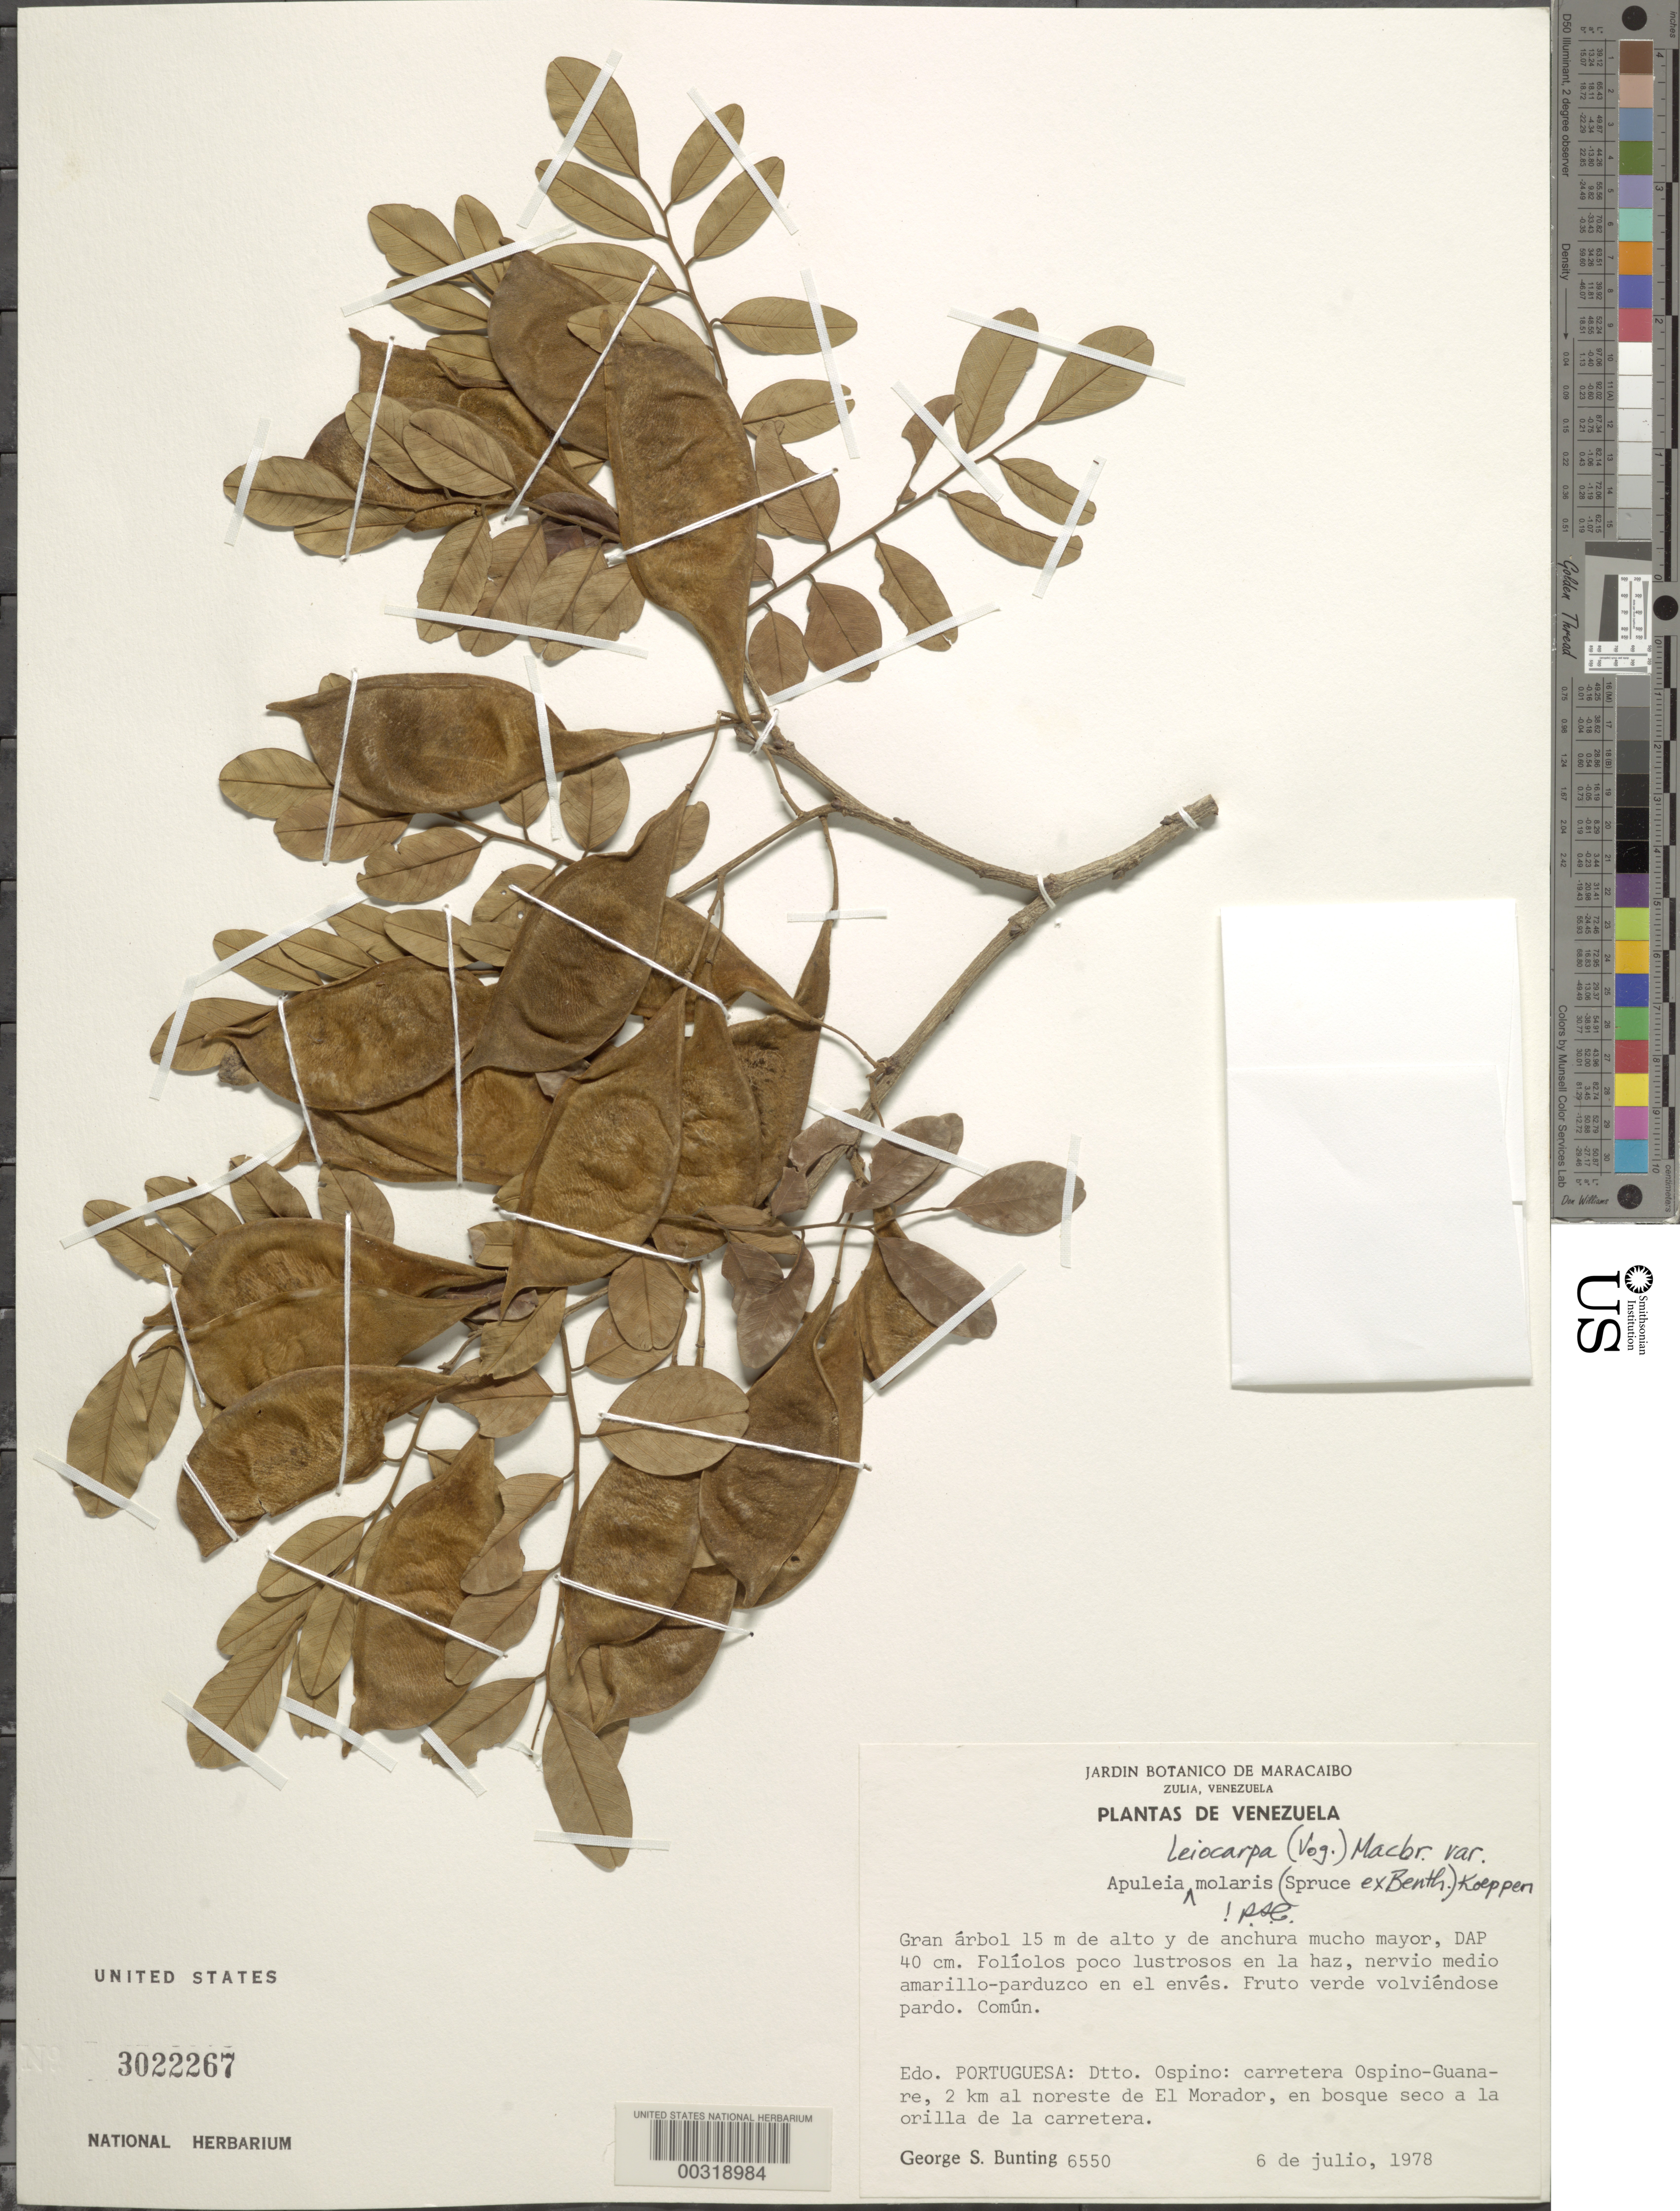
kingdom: Plantae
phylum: Tracheophyta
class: Magnoliopsida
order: Fabales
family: Fabaceae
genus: Apuleia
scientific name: Apuleia leiocarpa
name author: (Vogel) J.F. Macbr.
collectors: G. S. Bunting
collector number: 6550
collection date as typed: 06 Jul 1978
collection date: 1978-07-06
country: Venezuela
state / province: Portuguesa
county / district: Ospino Dtto.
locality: Ospino-guanare road, 2 km ne of el morador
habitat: Secondary forest at the edge of the road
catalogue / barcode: US 3022267